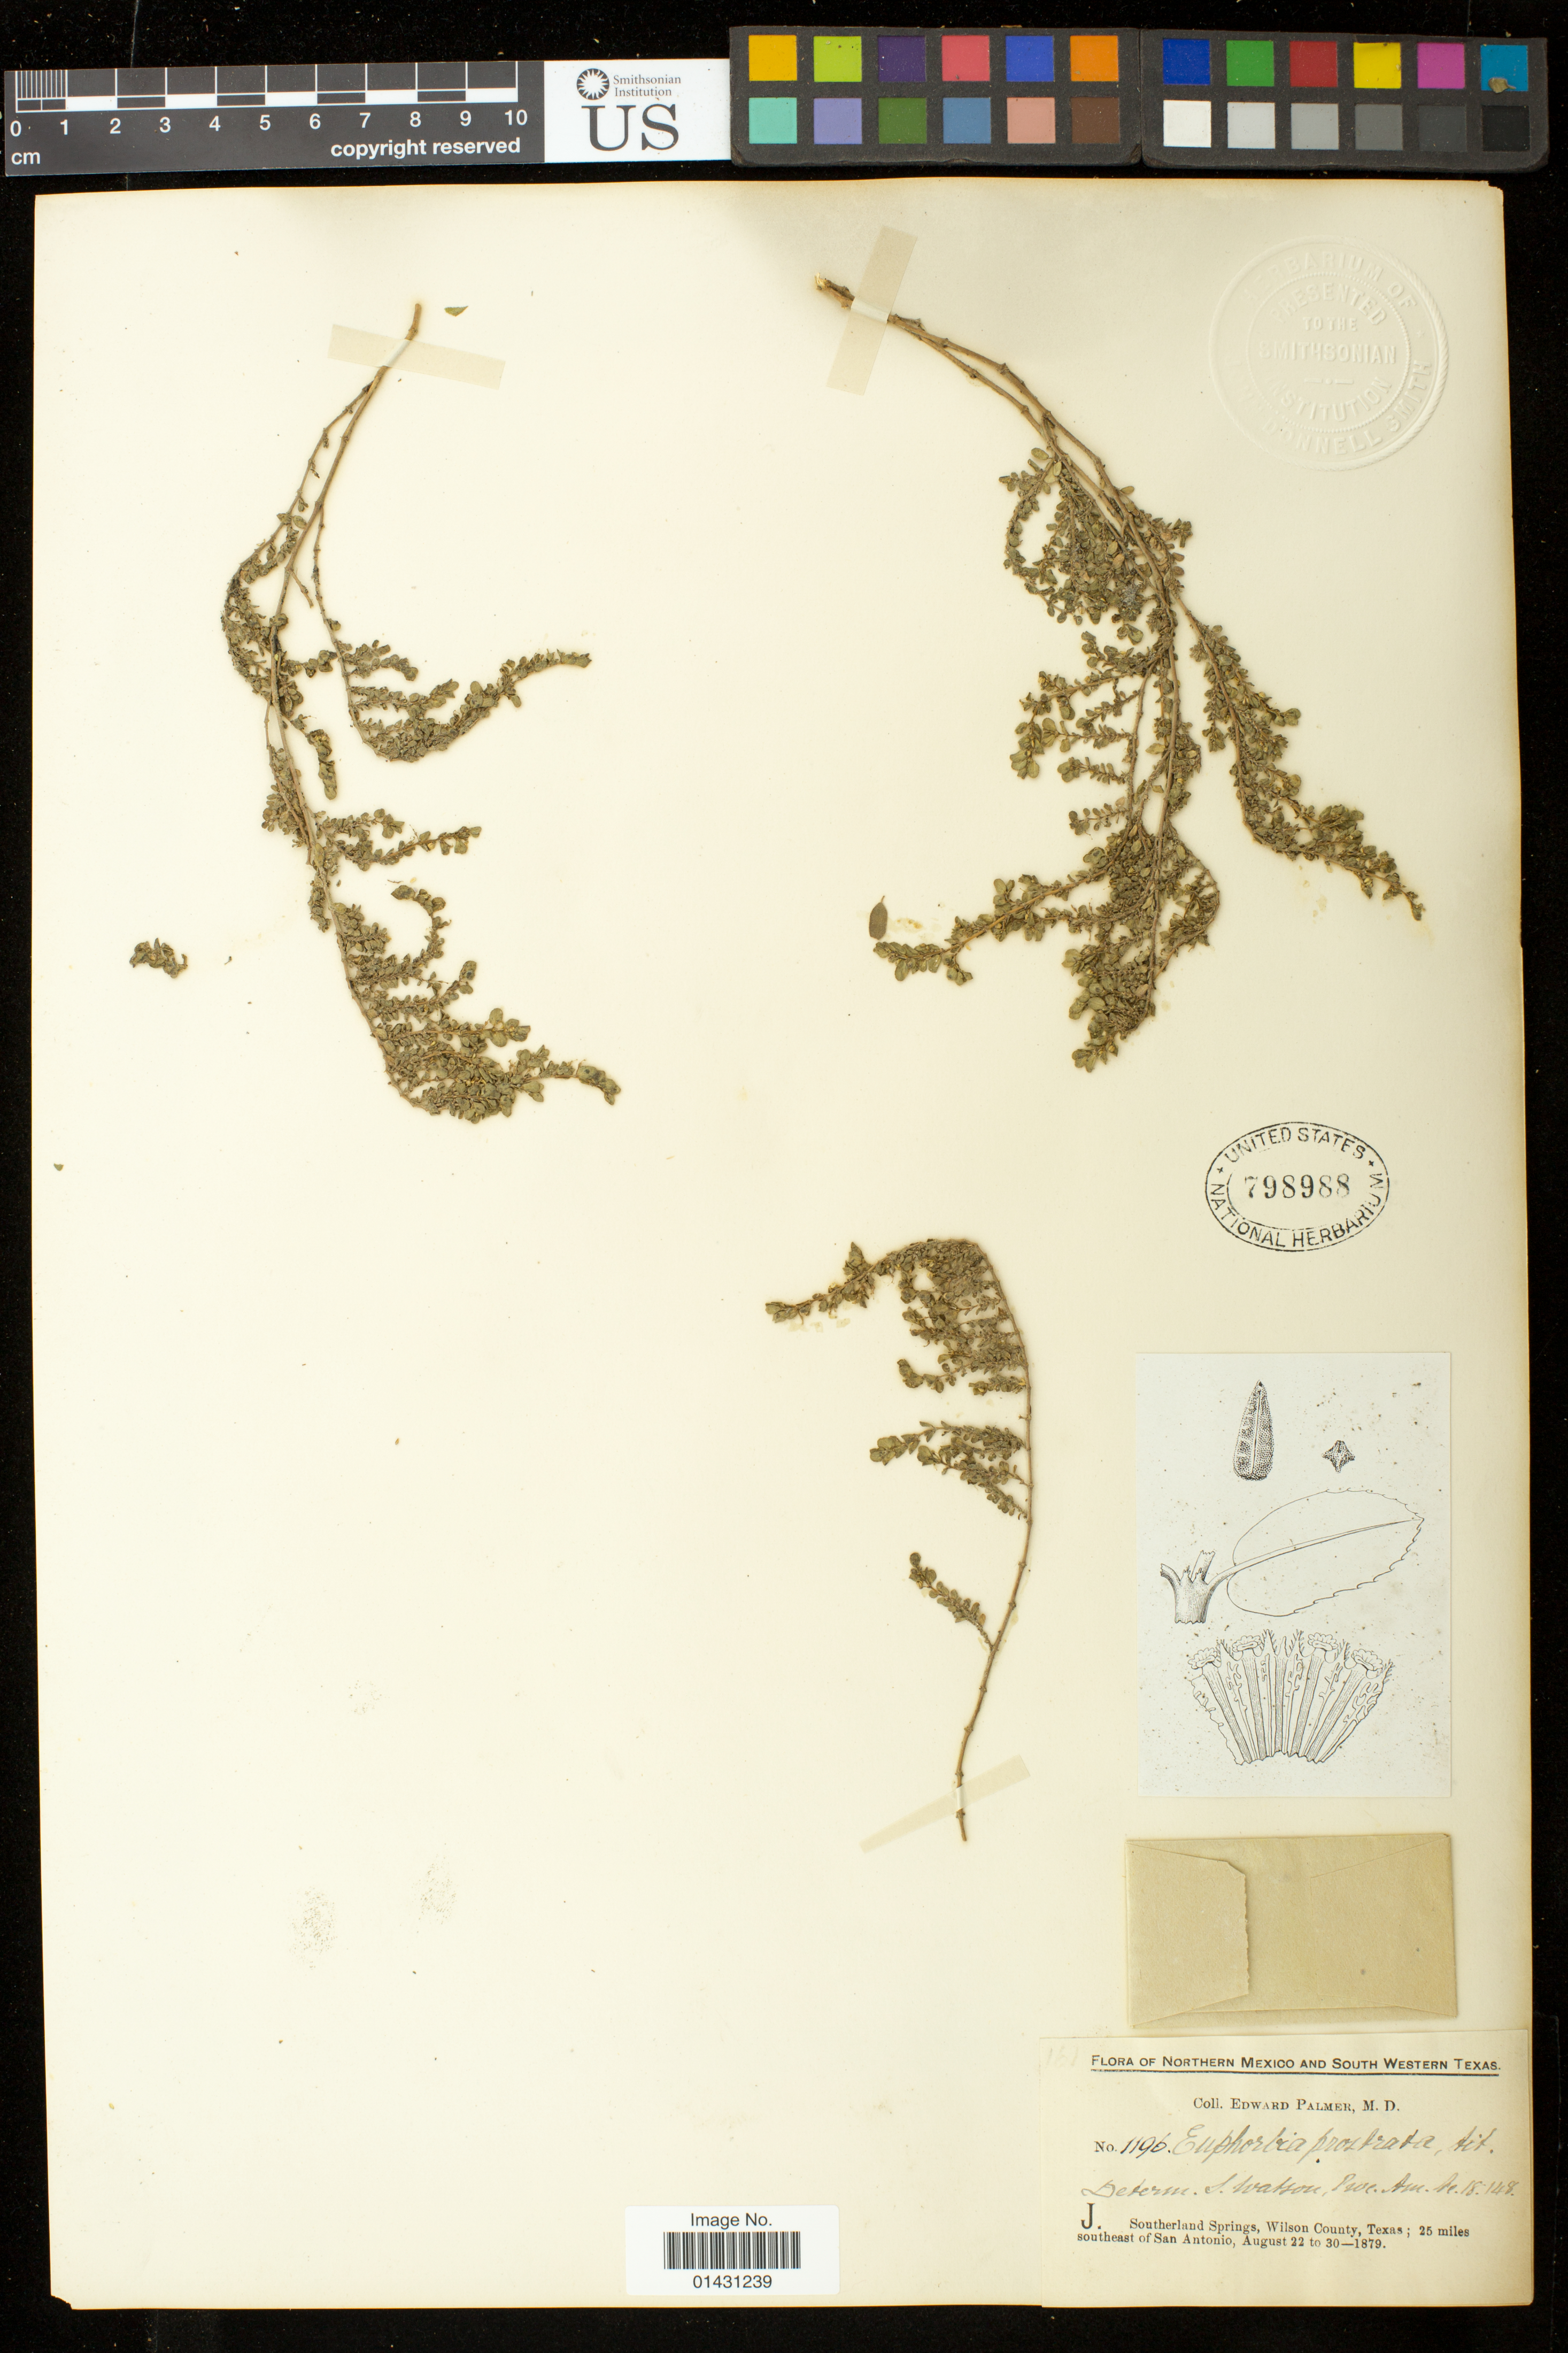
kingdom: Plantae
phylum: Tracheophyta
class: Magnoliopsida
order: Malpighiales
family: Euphorbiaceae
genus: Euphorbia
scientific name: Euphorbia prostrata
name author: Aiton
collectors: E. Palmer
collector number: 1196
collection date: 1879-08-22/1879-08-30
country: United States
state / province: Texas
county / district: Wilson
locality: Southerland Springs, 25 miles southeast of San Antonio.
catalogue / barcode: US 798988